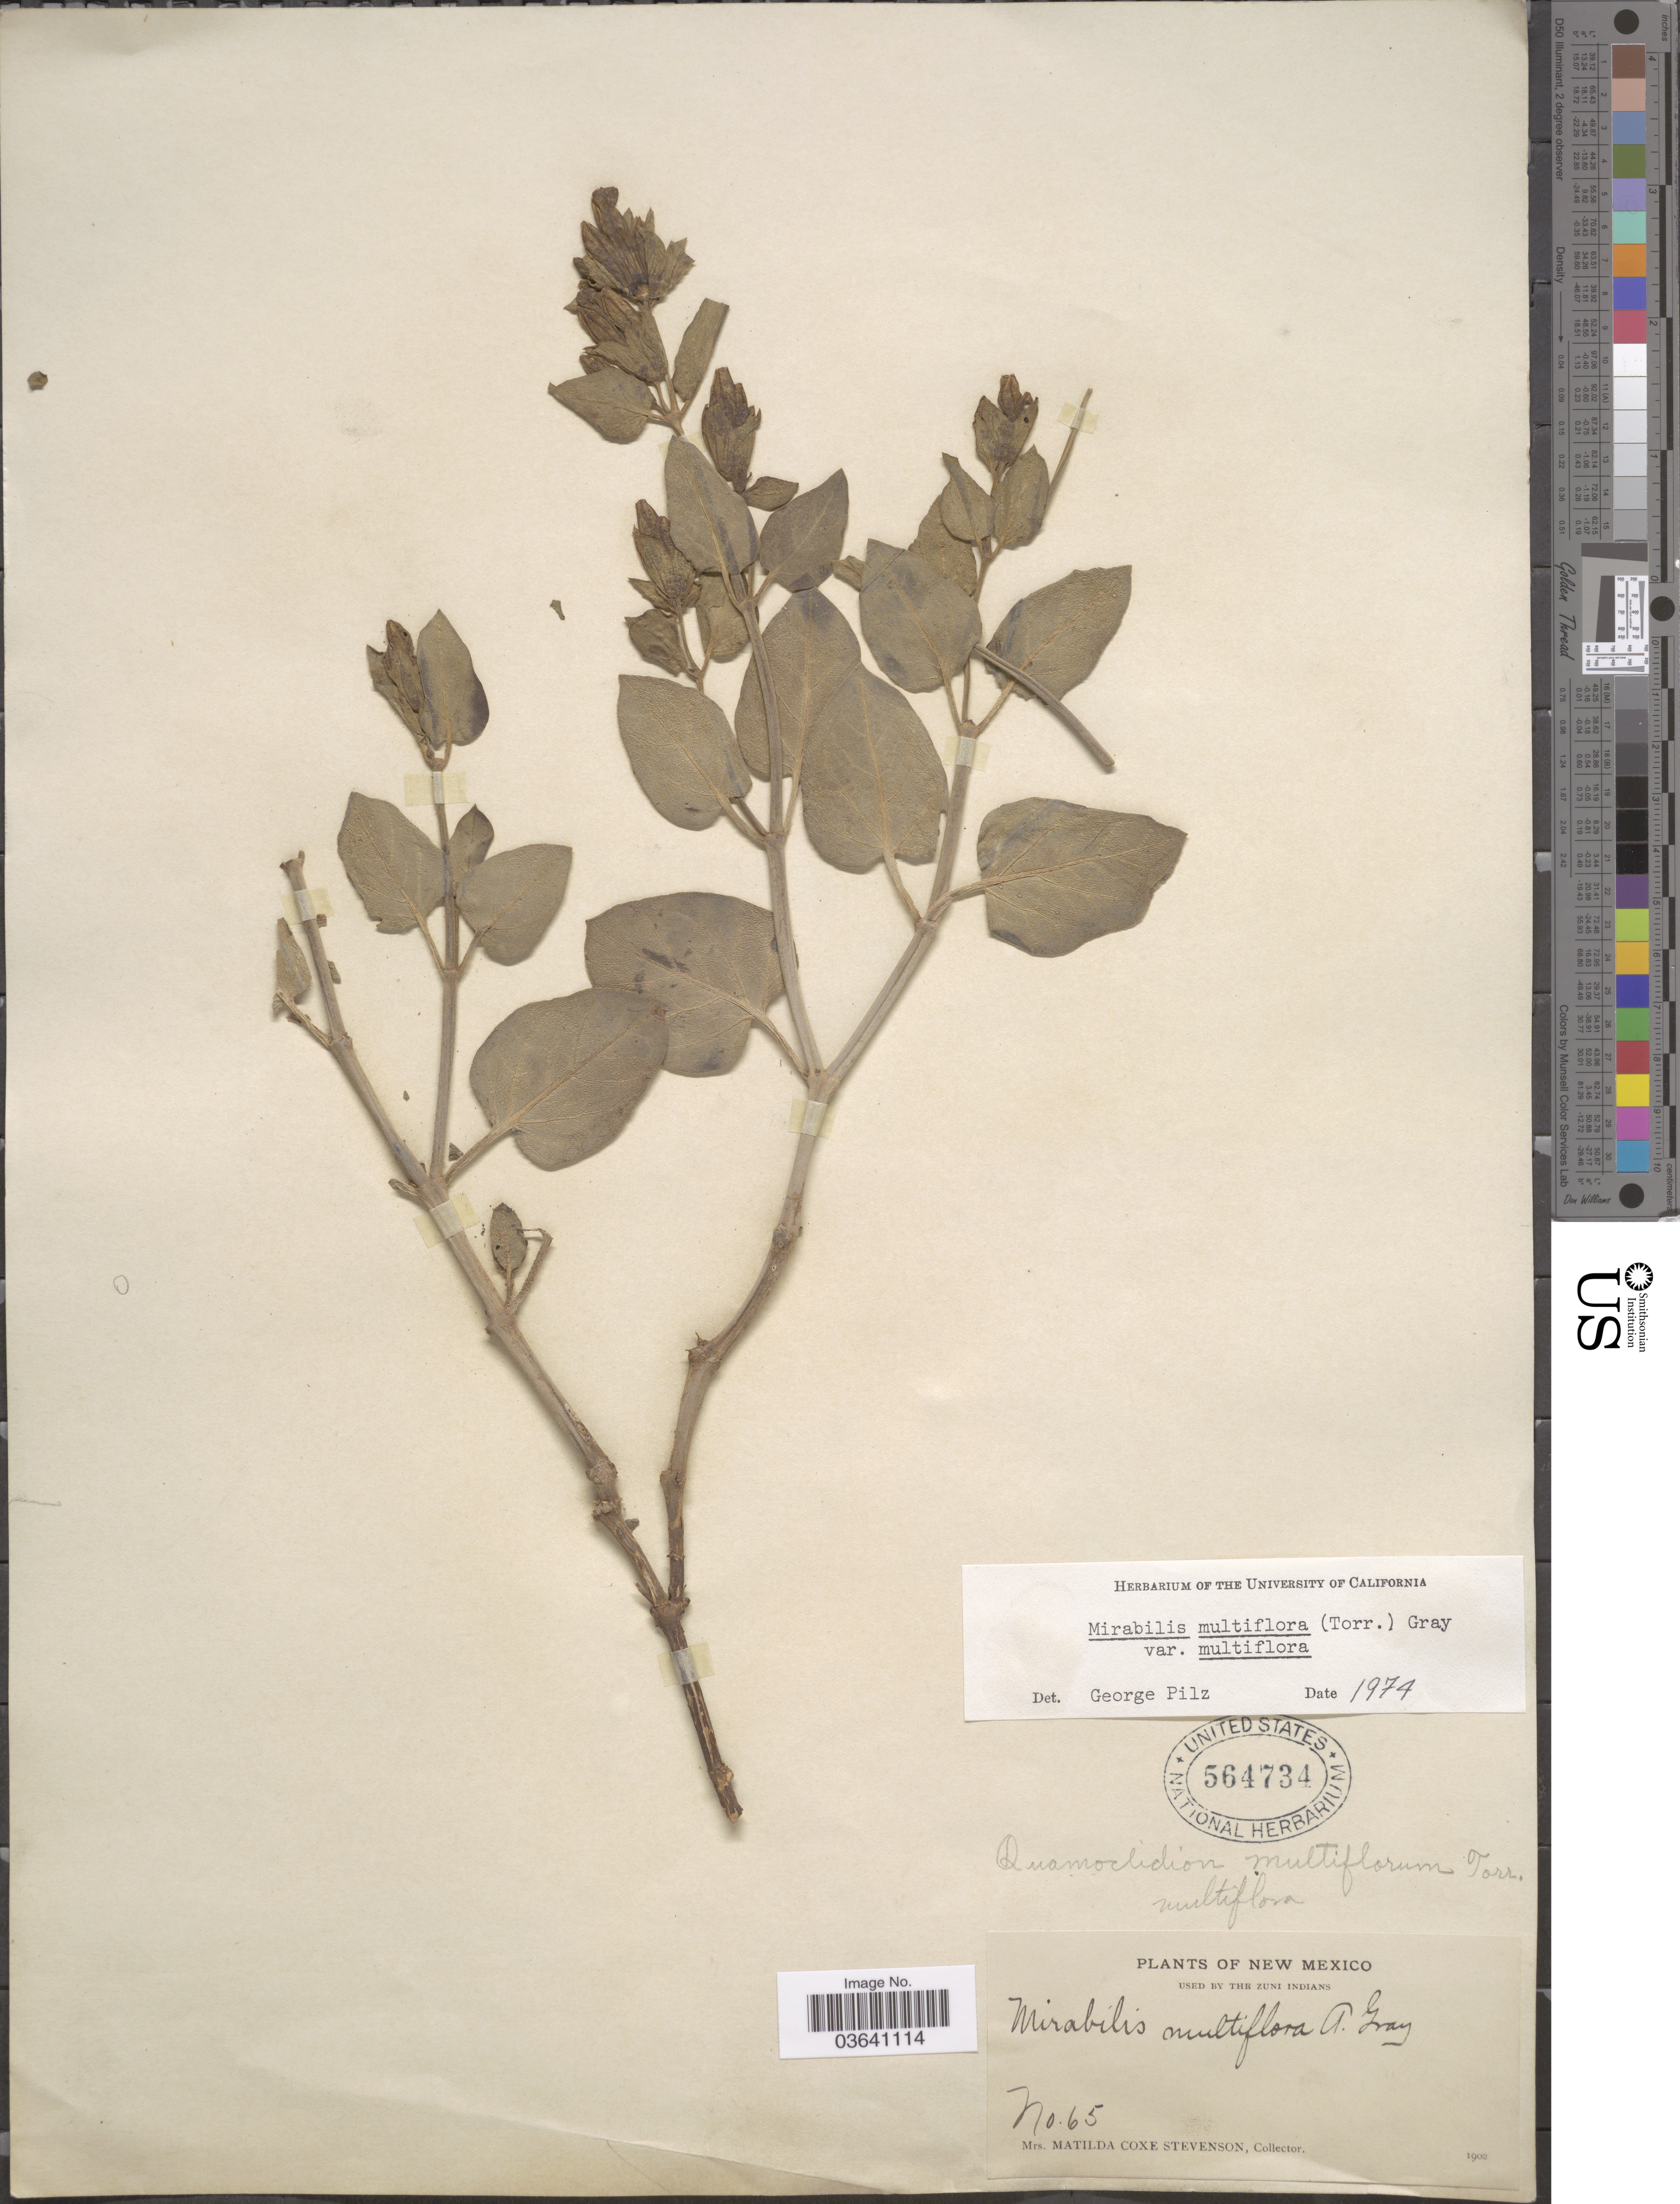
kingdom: Plantae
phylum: Tracheophyta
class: Magnoliopsida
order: Caryophyllales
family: Nyctaginaceae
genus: Mirabilis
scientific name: Mirabilis multiflora var. multiflora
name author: (Torr.) A. Gray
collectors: M. Stevenson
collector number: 65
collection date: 1902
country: United States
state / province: New Mexico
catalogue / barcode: US 564734